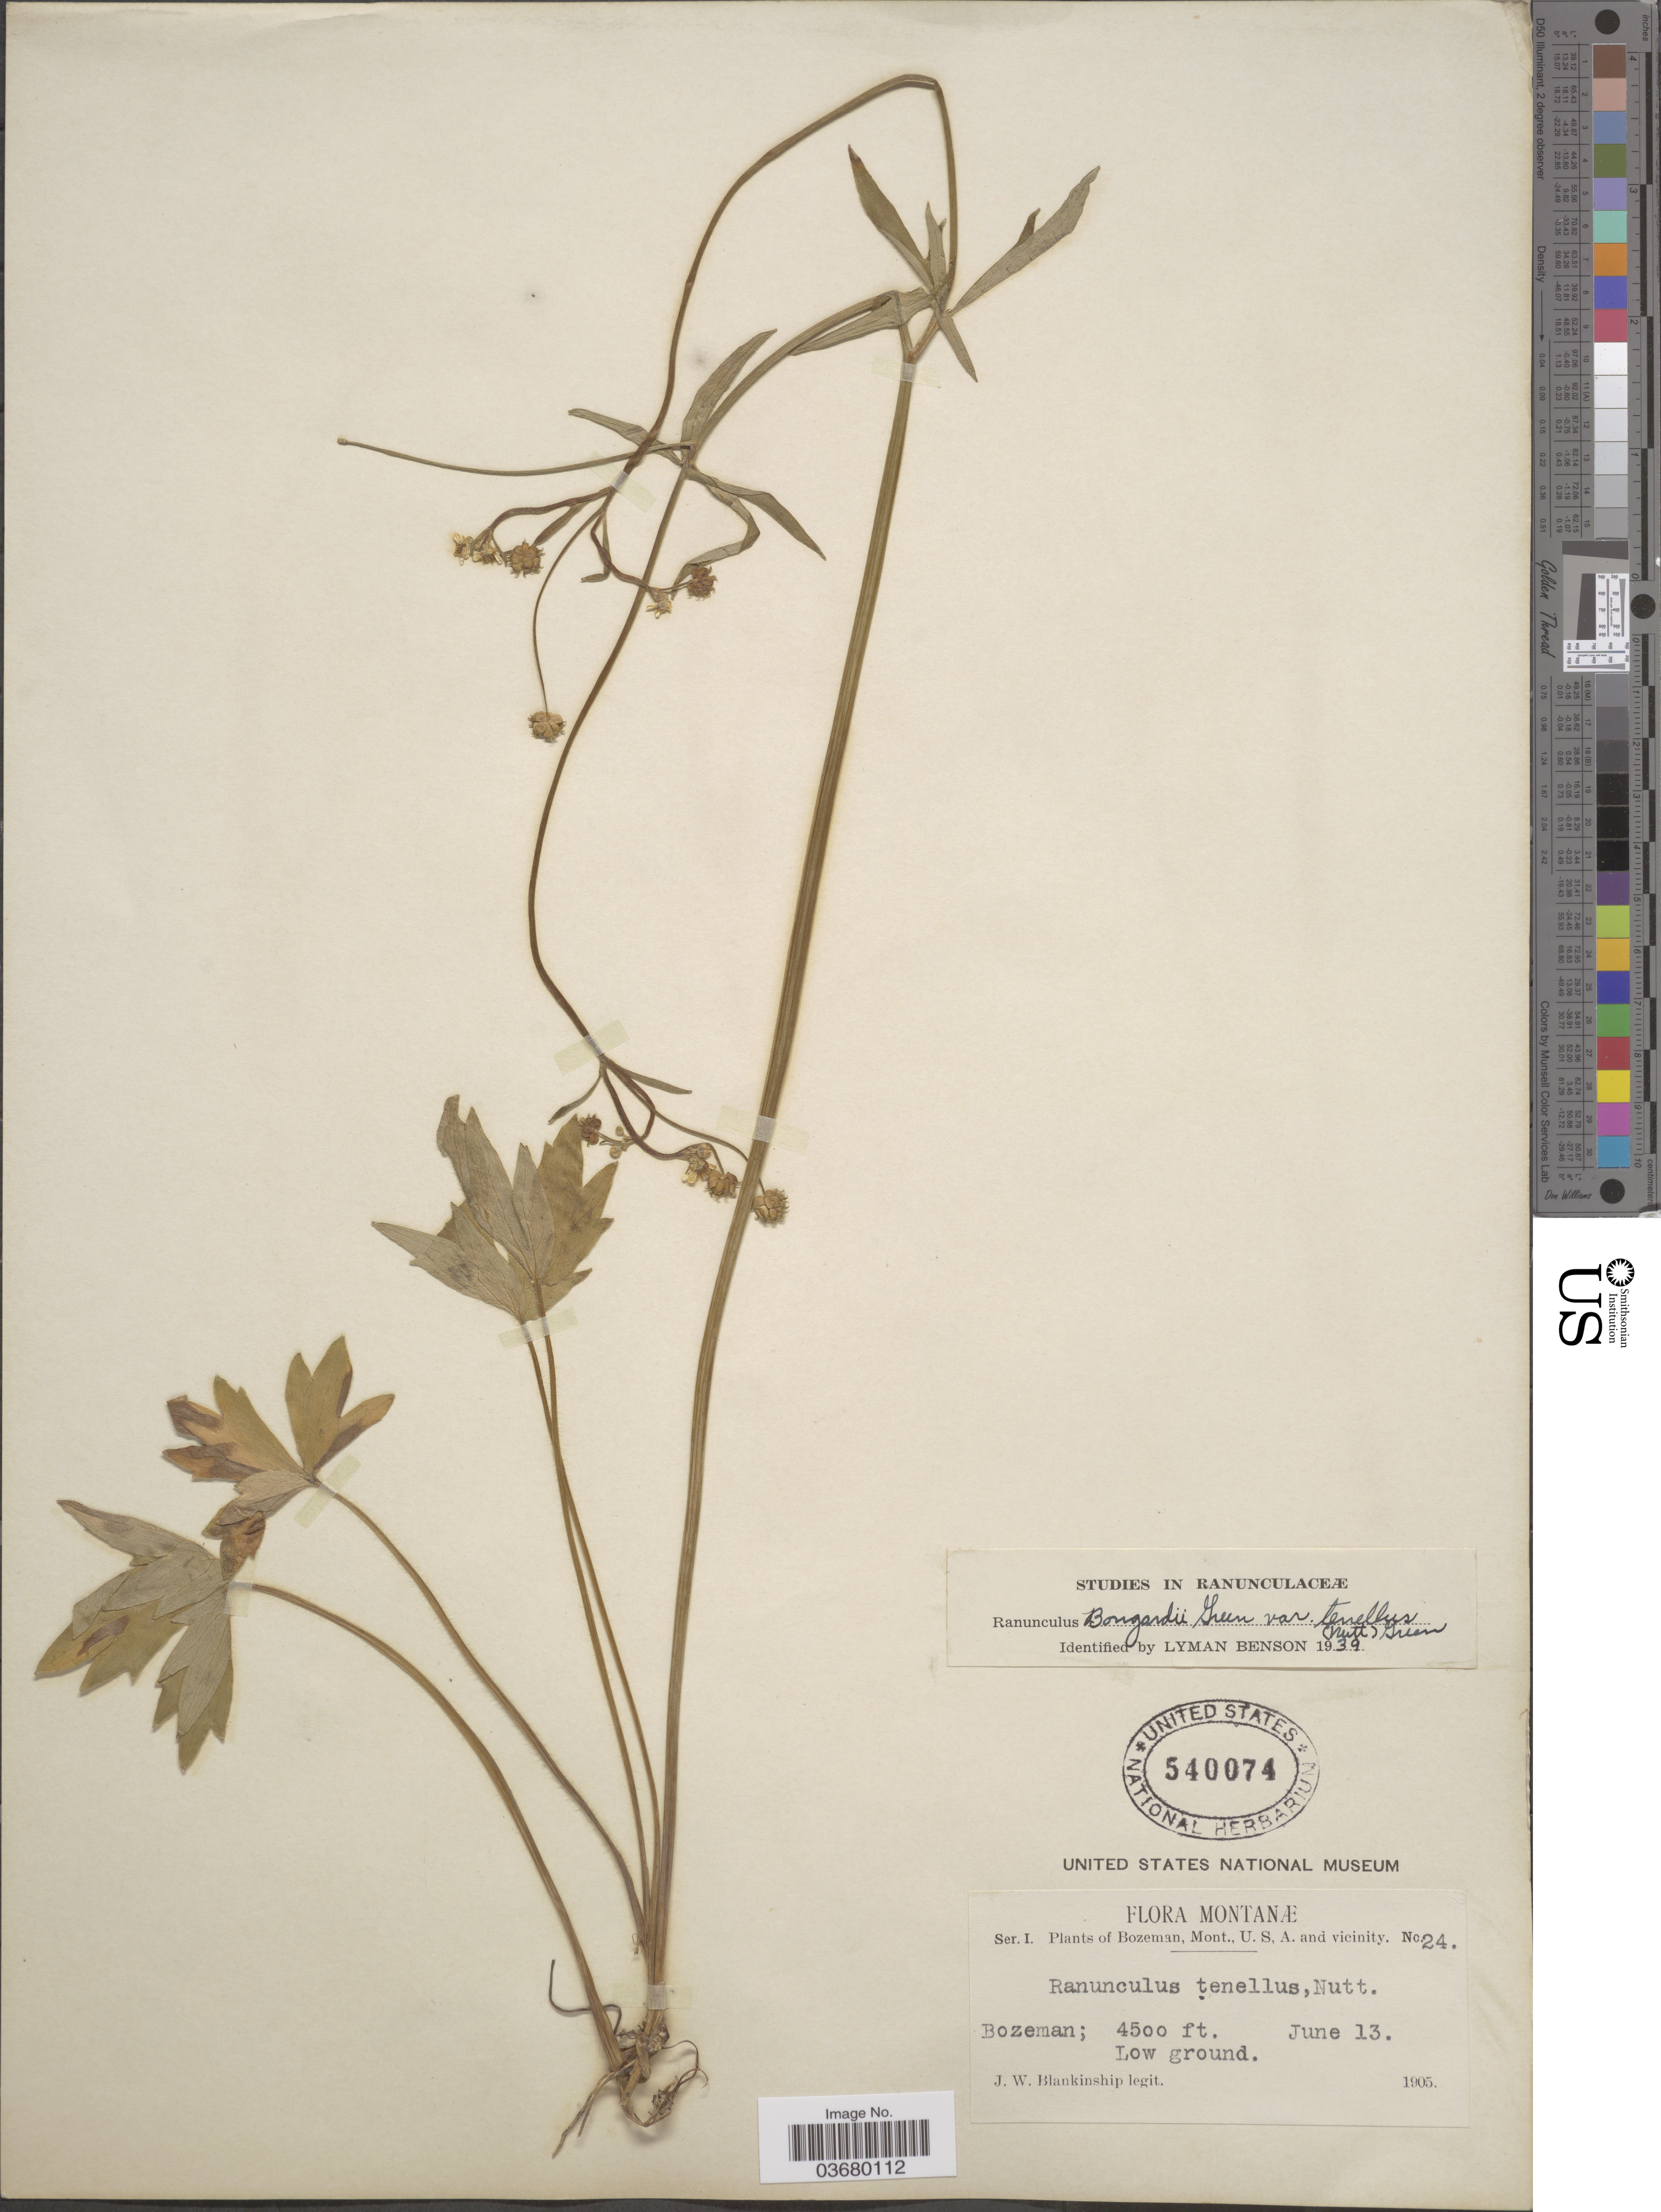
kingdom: Plantae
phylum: Tracheophyta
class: Magnoliopsida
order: Ranunculales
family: Ranunculaceae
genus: Ranunculus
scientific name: Ranunculus bongardii var. tenellus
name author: (A. Gray) Greene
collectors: J. W. Blankinship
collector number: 24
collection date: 1905-06-13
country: United States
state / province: Montana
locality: Bozeman.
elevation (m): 1372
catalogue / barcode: US 540074